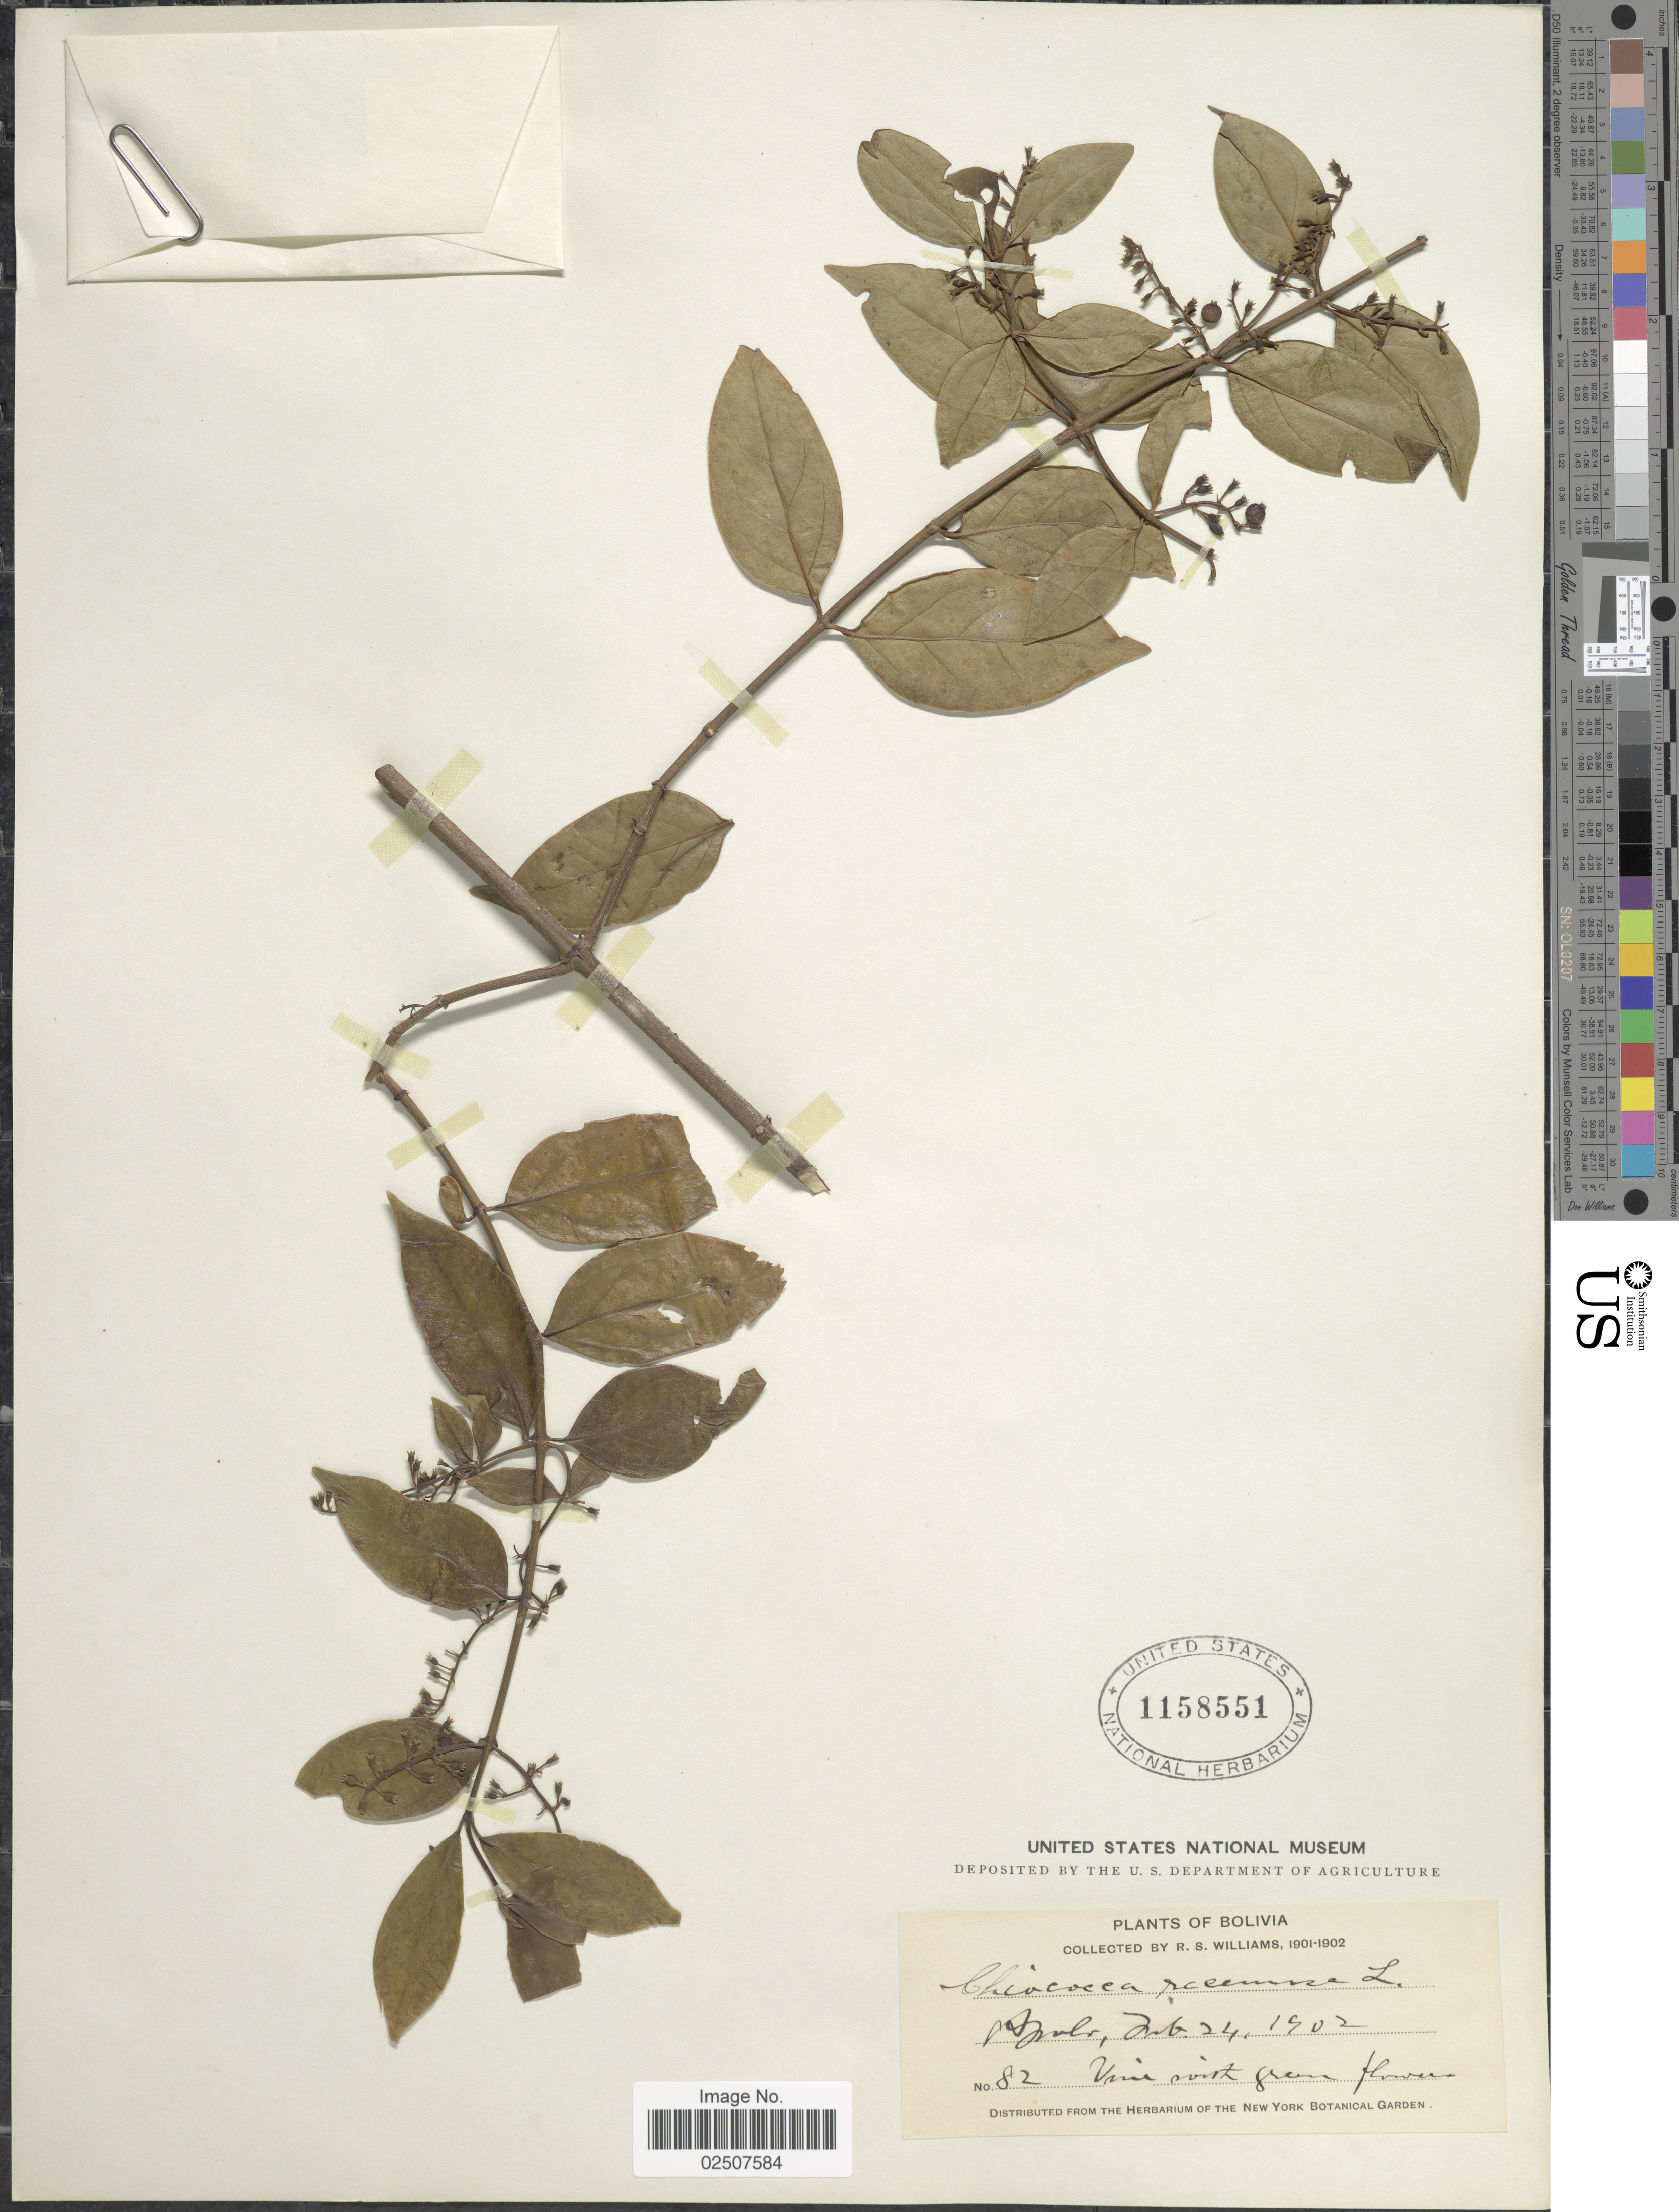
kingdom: Plantae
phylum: Tracheophyta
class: Magnoliopsida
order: Gentianales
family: Rubiaceae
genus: Chiococca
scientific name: Chiococca alba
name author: (L.) Hitchc.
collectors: R. S. Williams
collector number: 82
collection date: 1902-02-24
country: Bolivia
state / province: La Paz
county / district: Franz Tamayo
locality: Apolo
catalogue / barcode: US 1158551